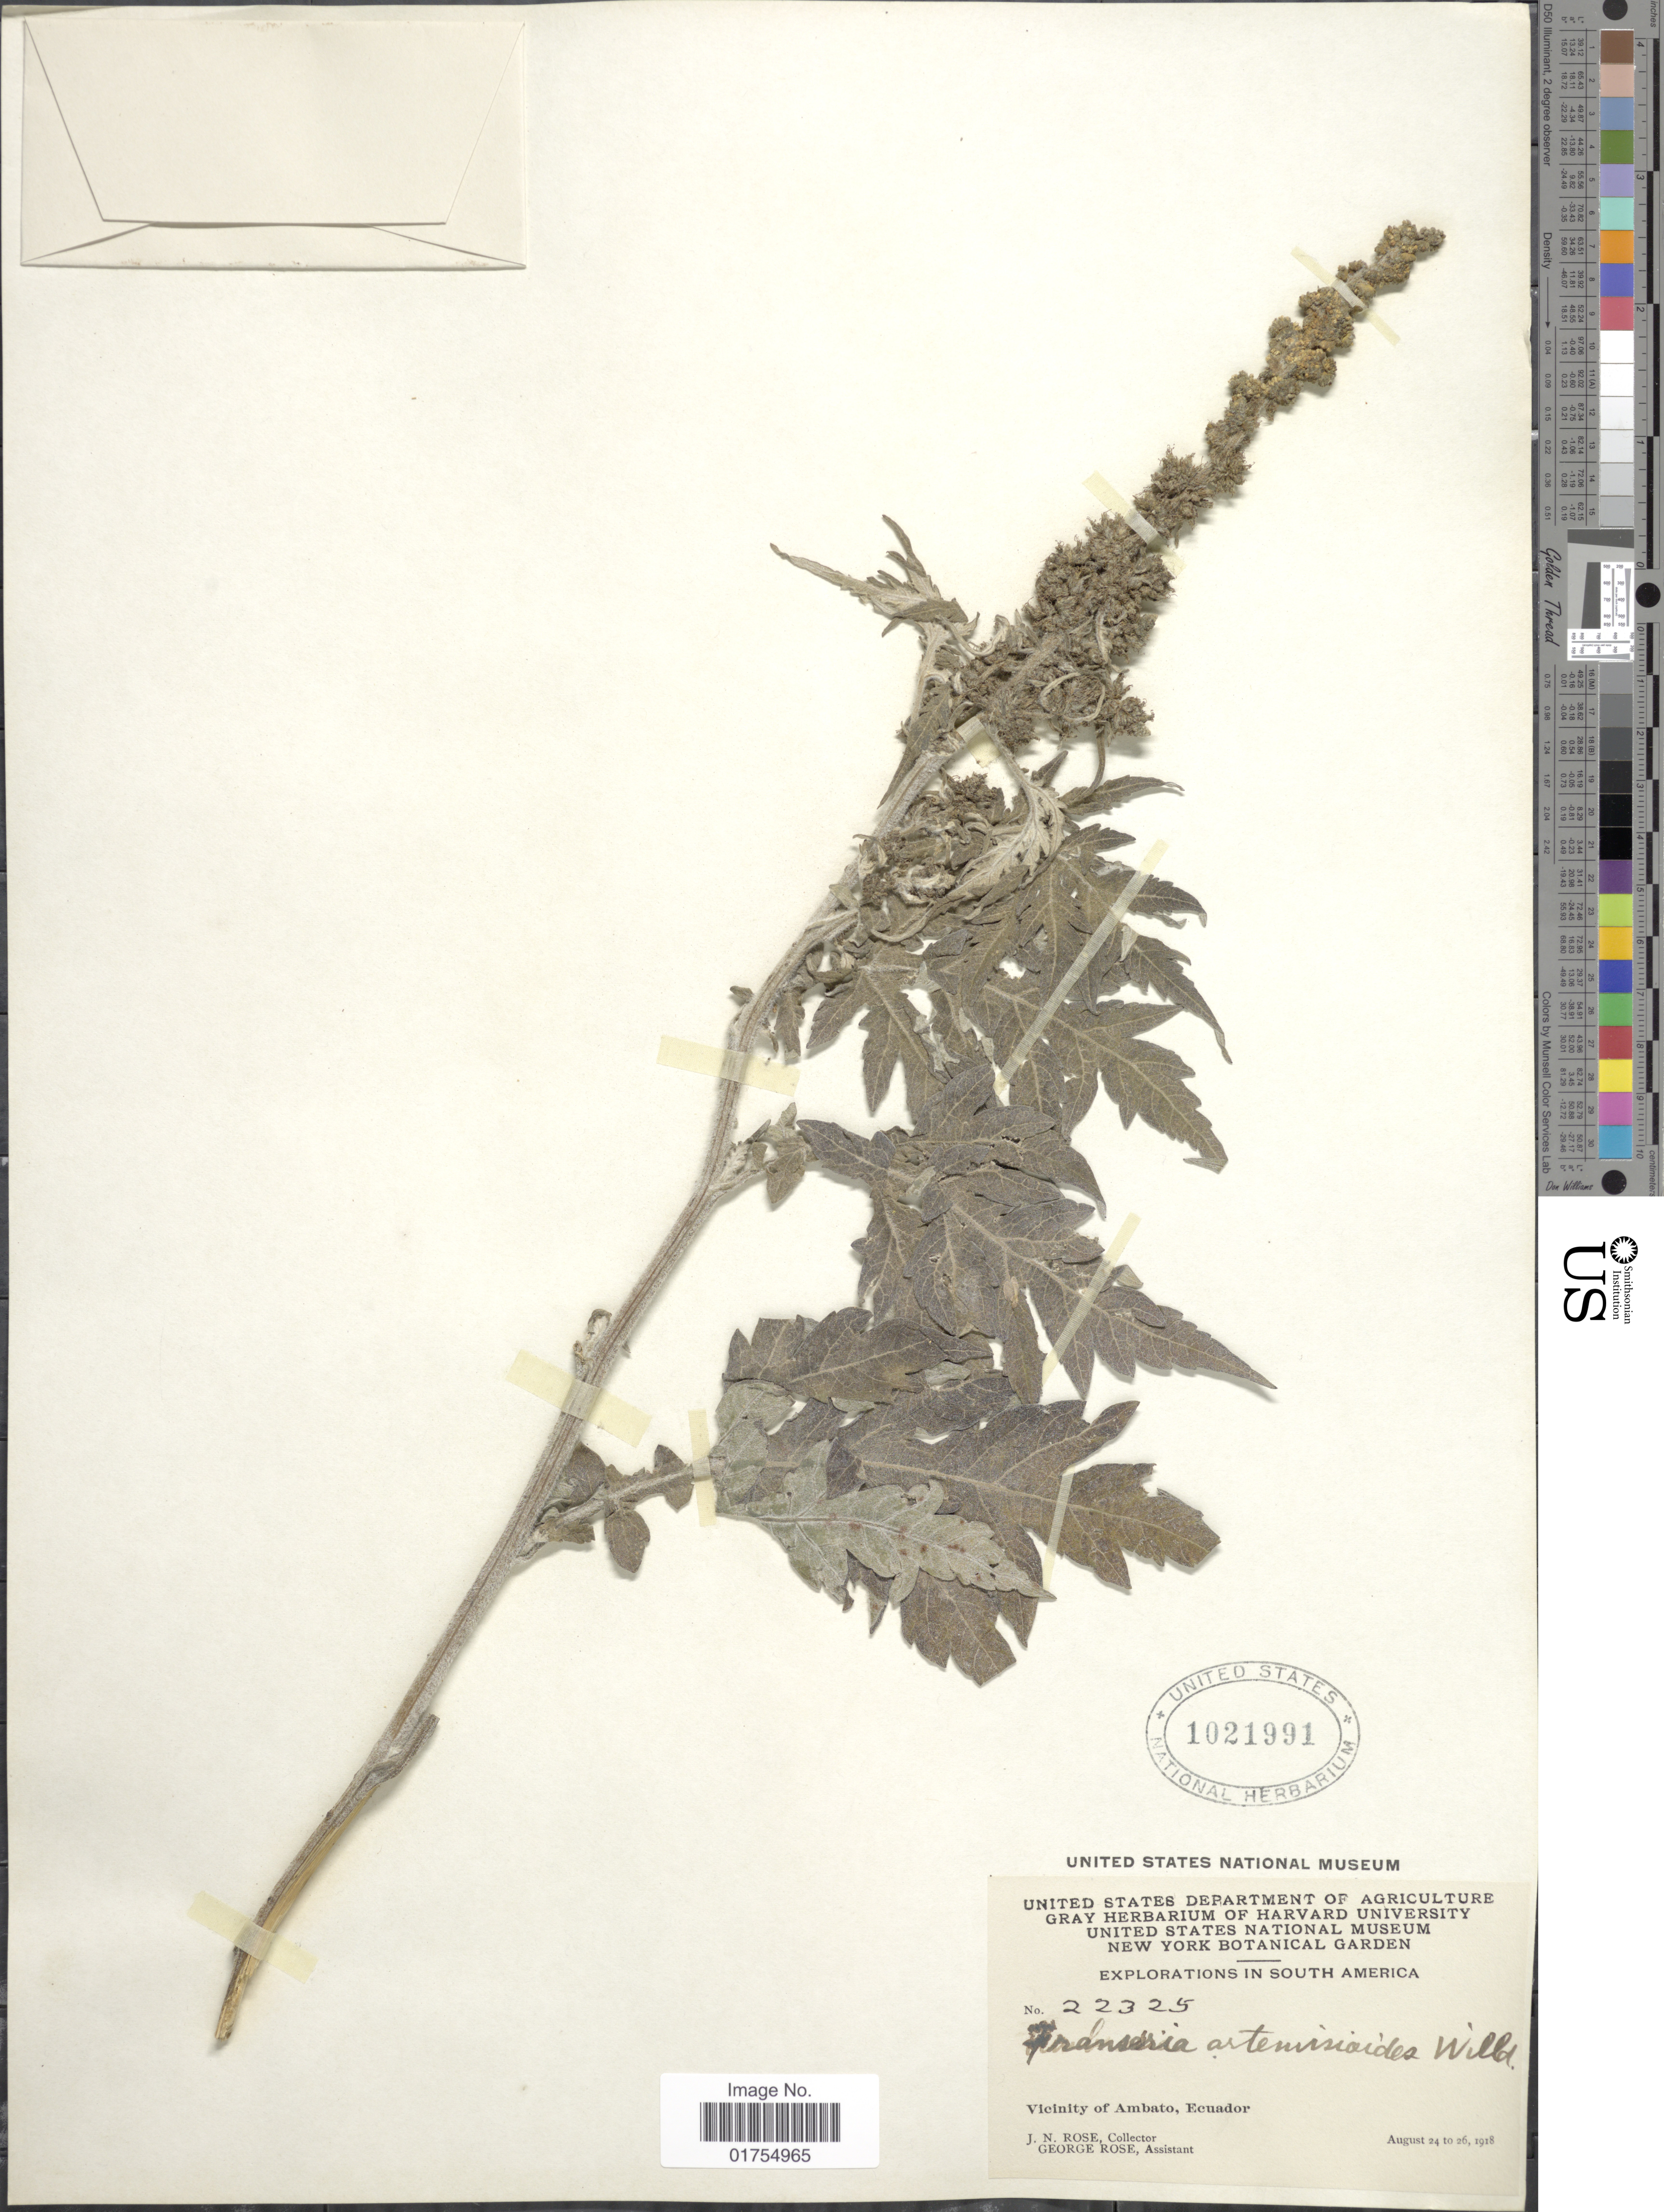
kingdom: Plantae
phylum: Tracheophyta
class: Magnoliopsida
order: Asterales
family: Asteraceae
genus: Franseria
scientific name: Franseria artemisioides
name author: Willd.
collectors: J. N. Rose & G. Rose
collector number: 22325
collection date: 1918-08-24/1918-08-26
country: Ecuador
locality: Vicinity of Ambato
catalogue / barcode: US 1021991